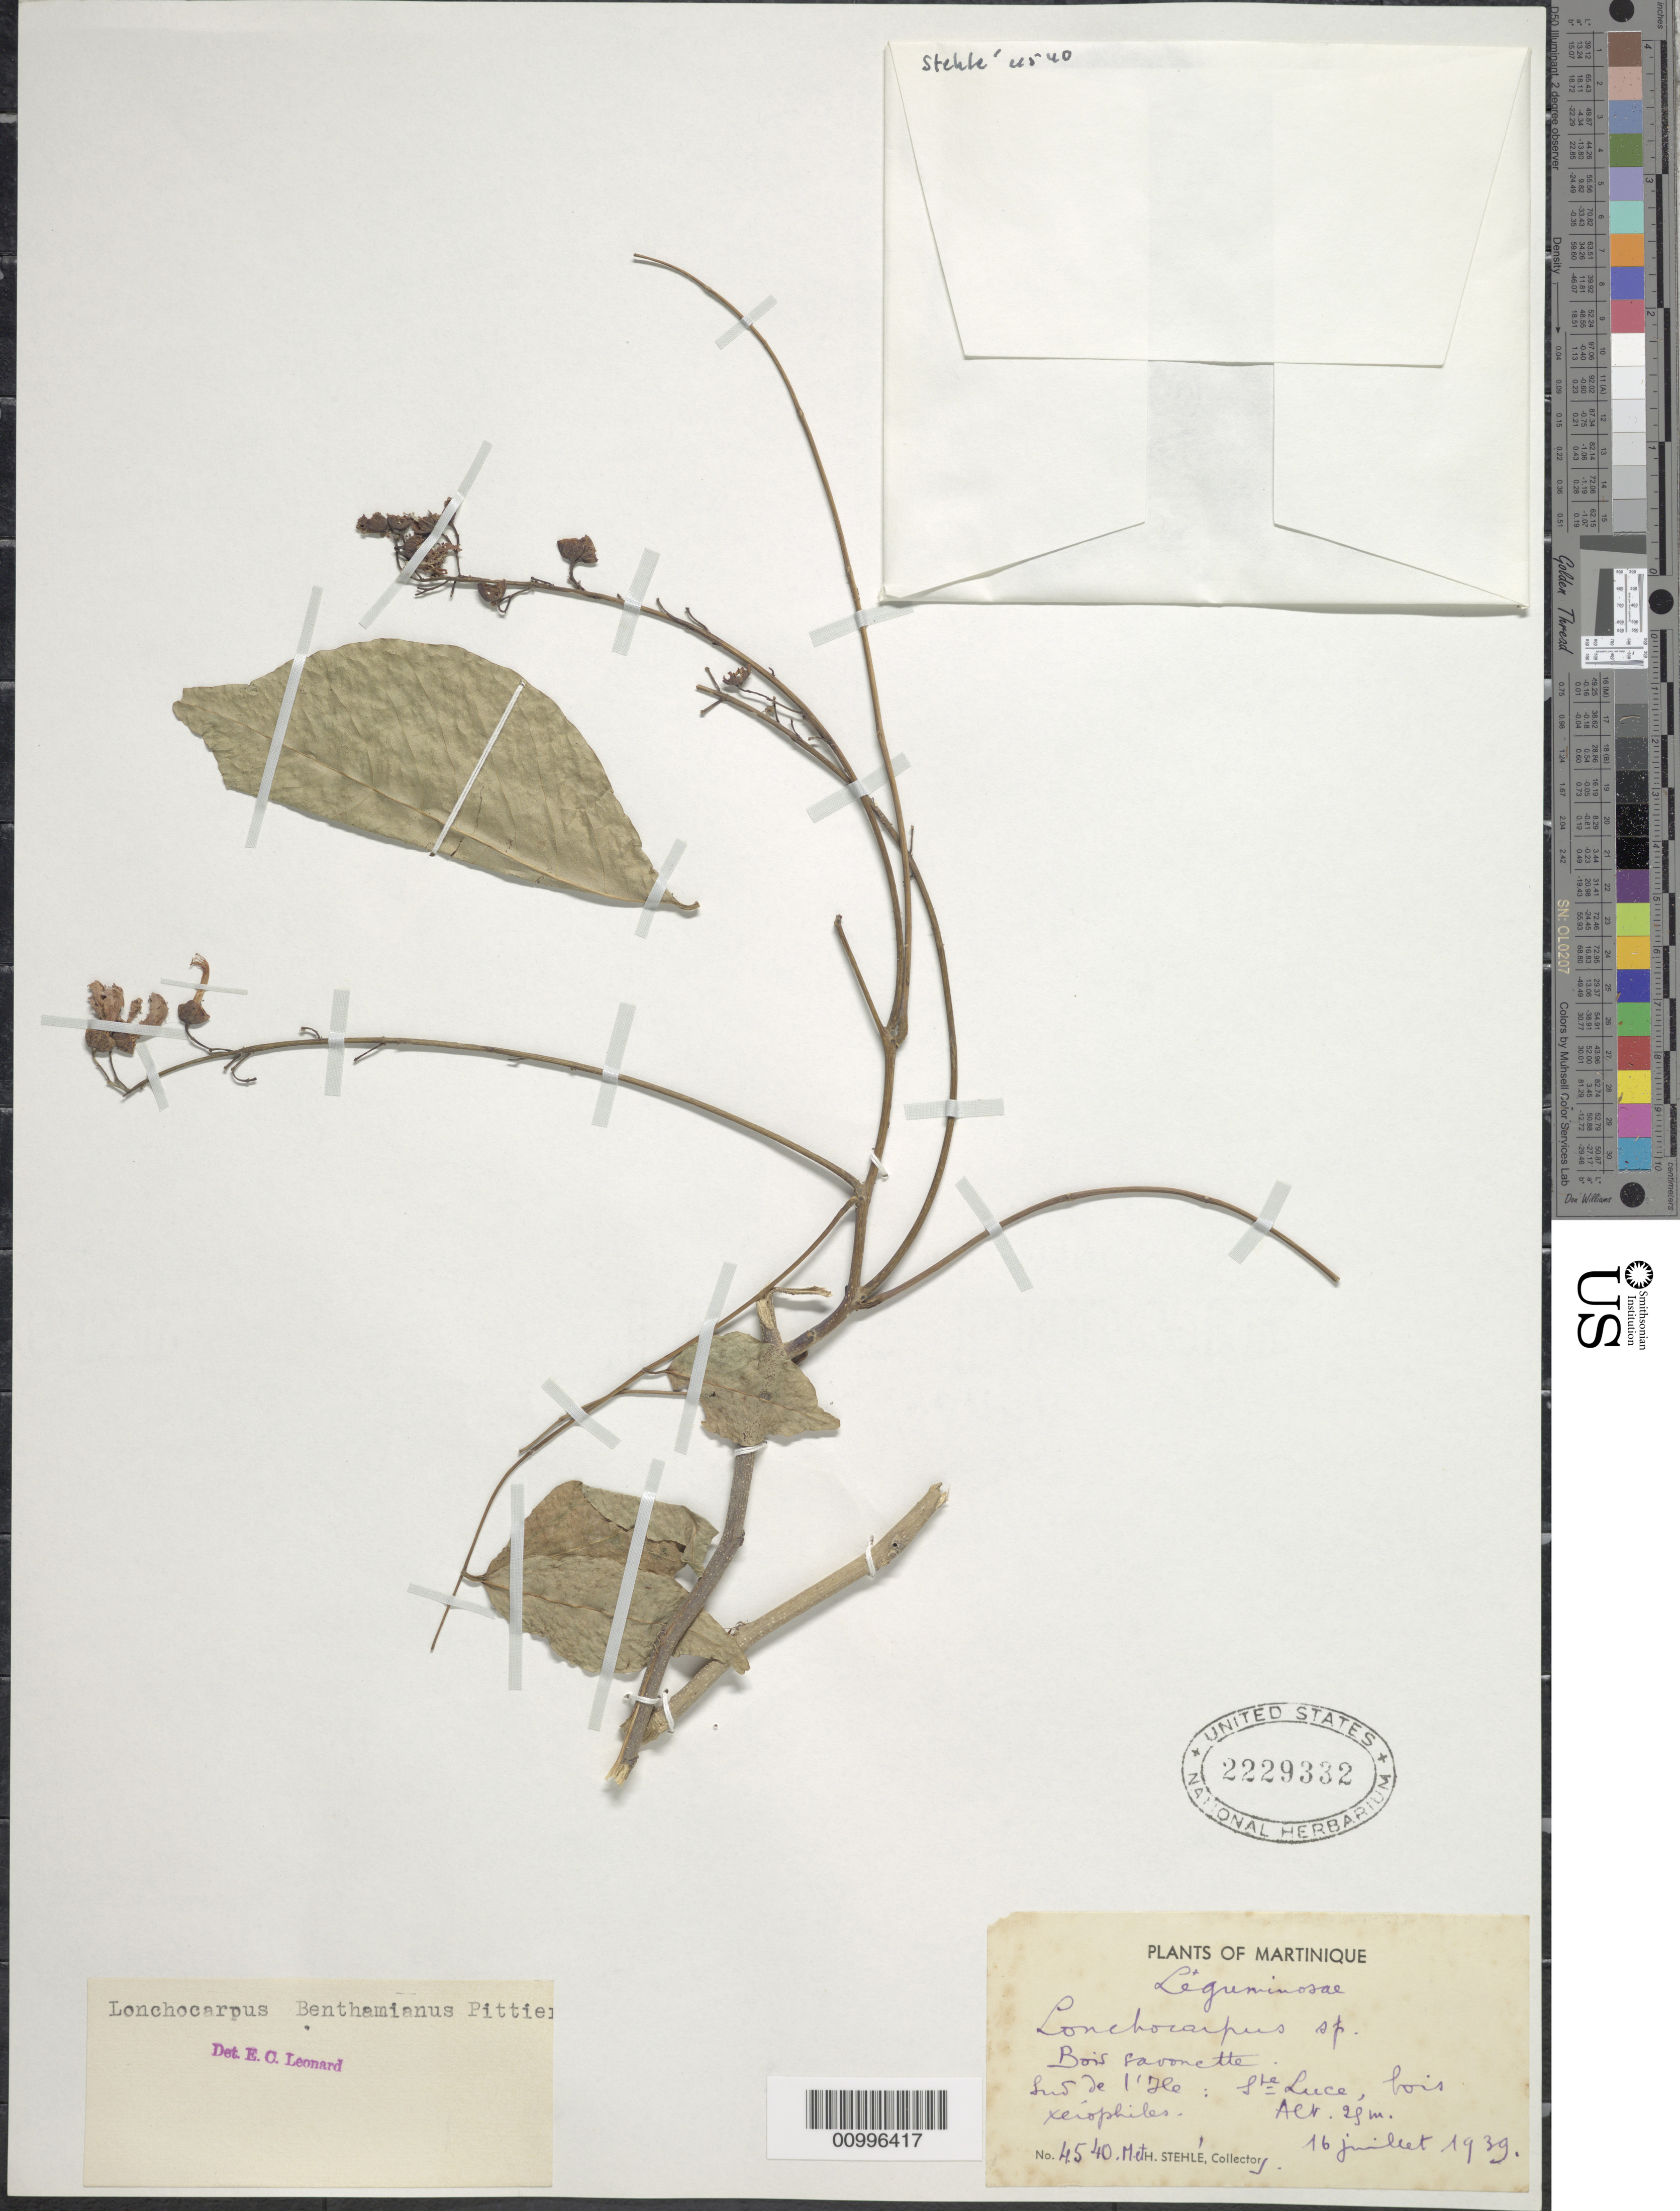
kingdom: Plantae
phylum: Tracheophyta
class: Magnoliopsida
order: Fabales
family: Fabaceae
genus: Lonchocarpus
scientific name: Lonchocarpus violaceus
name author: (Jacq.) DC.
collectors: H. Stehlé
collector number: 4540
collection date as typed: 16 Jul 1939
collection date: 1939-07-16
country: Martinique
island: Martinique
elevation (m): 20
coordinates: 0 N, 0 E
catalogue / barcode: US 2229332